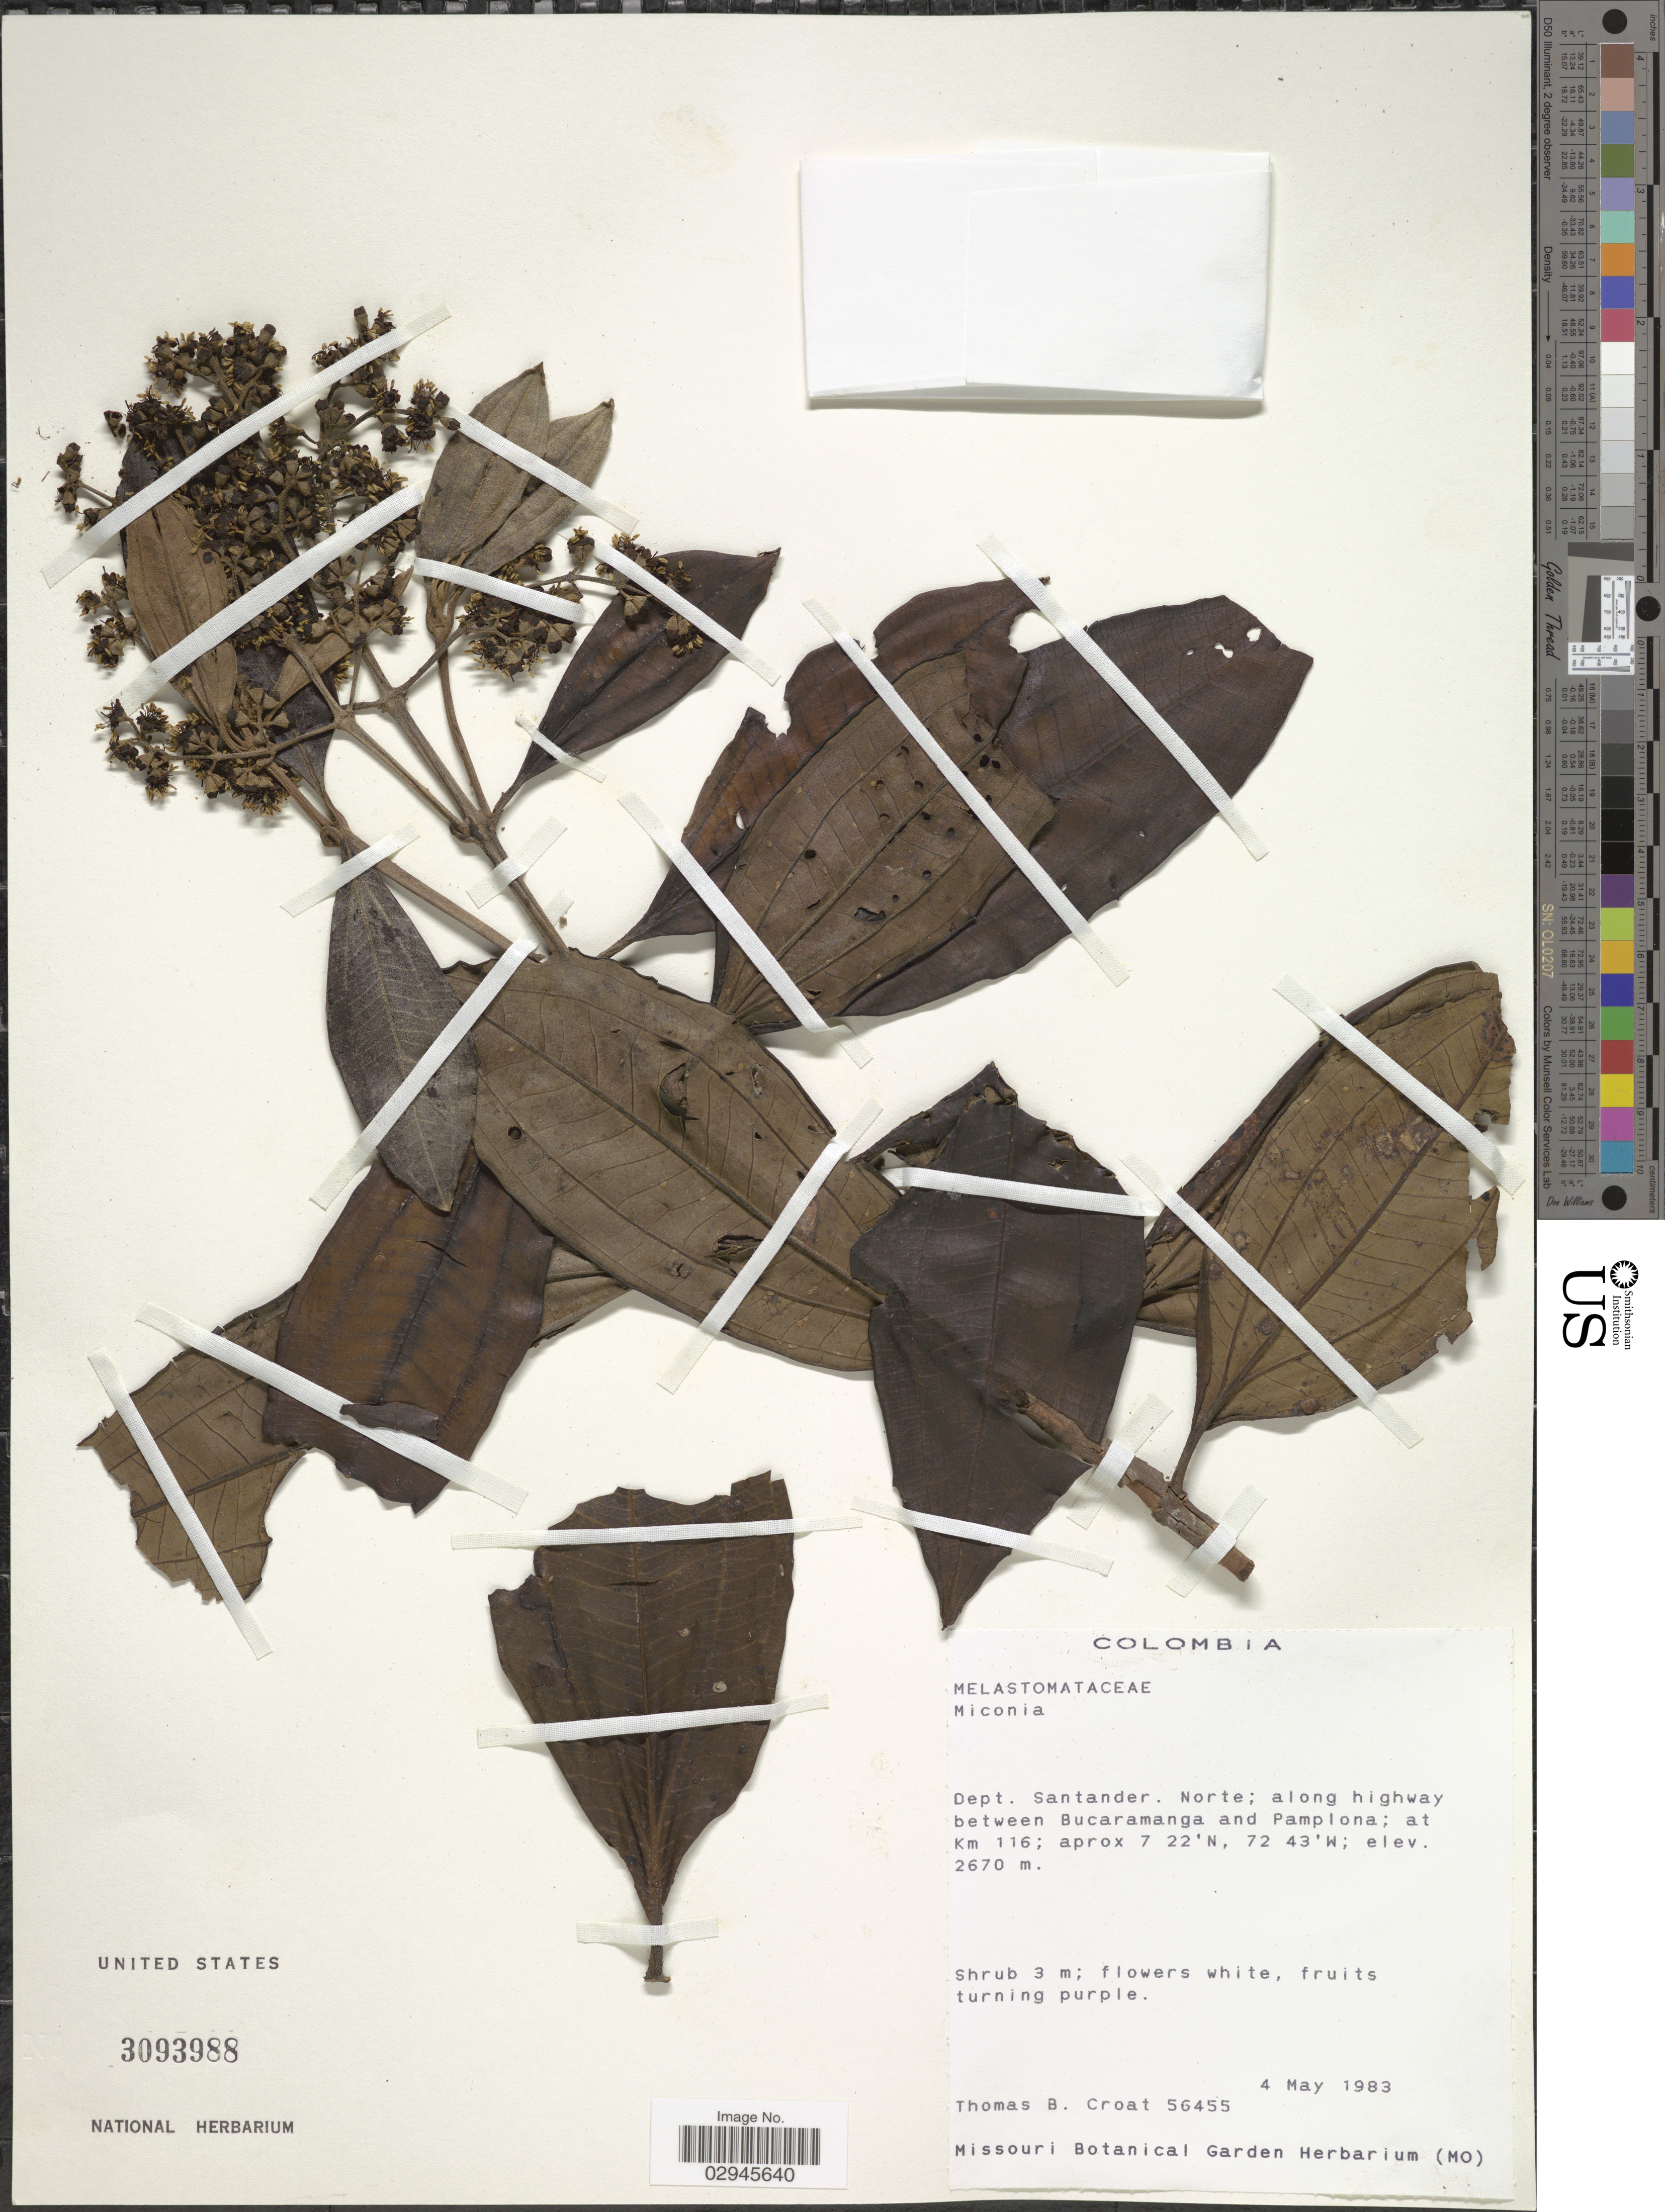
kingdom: Plantae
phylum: Tracheophyta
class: Magnoliopsida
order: Myrtales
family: Melastomataceae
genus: Miconia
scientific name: Miconia sp.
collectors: T. B. Croat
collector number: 56455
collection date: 1983-05-04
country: Colombia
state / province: Norte de Santander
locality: Dept. Santander. Norte; along highway between Bucaramanga and Pamplona; at km 116.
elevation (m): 2670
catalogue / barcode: US 3093988